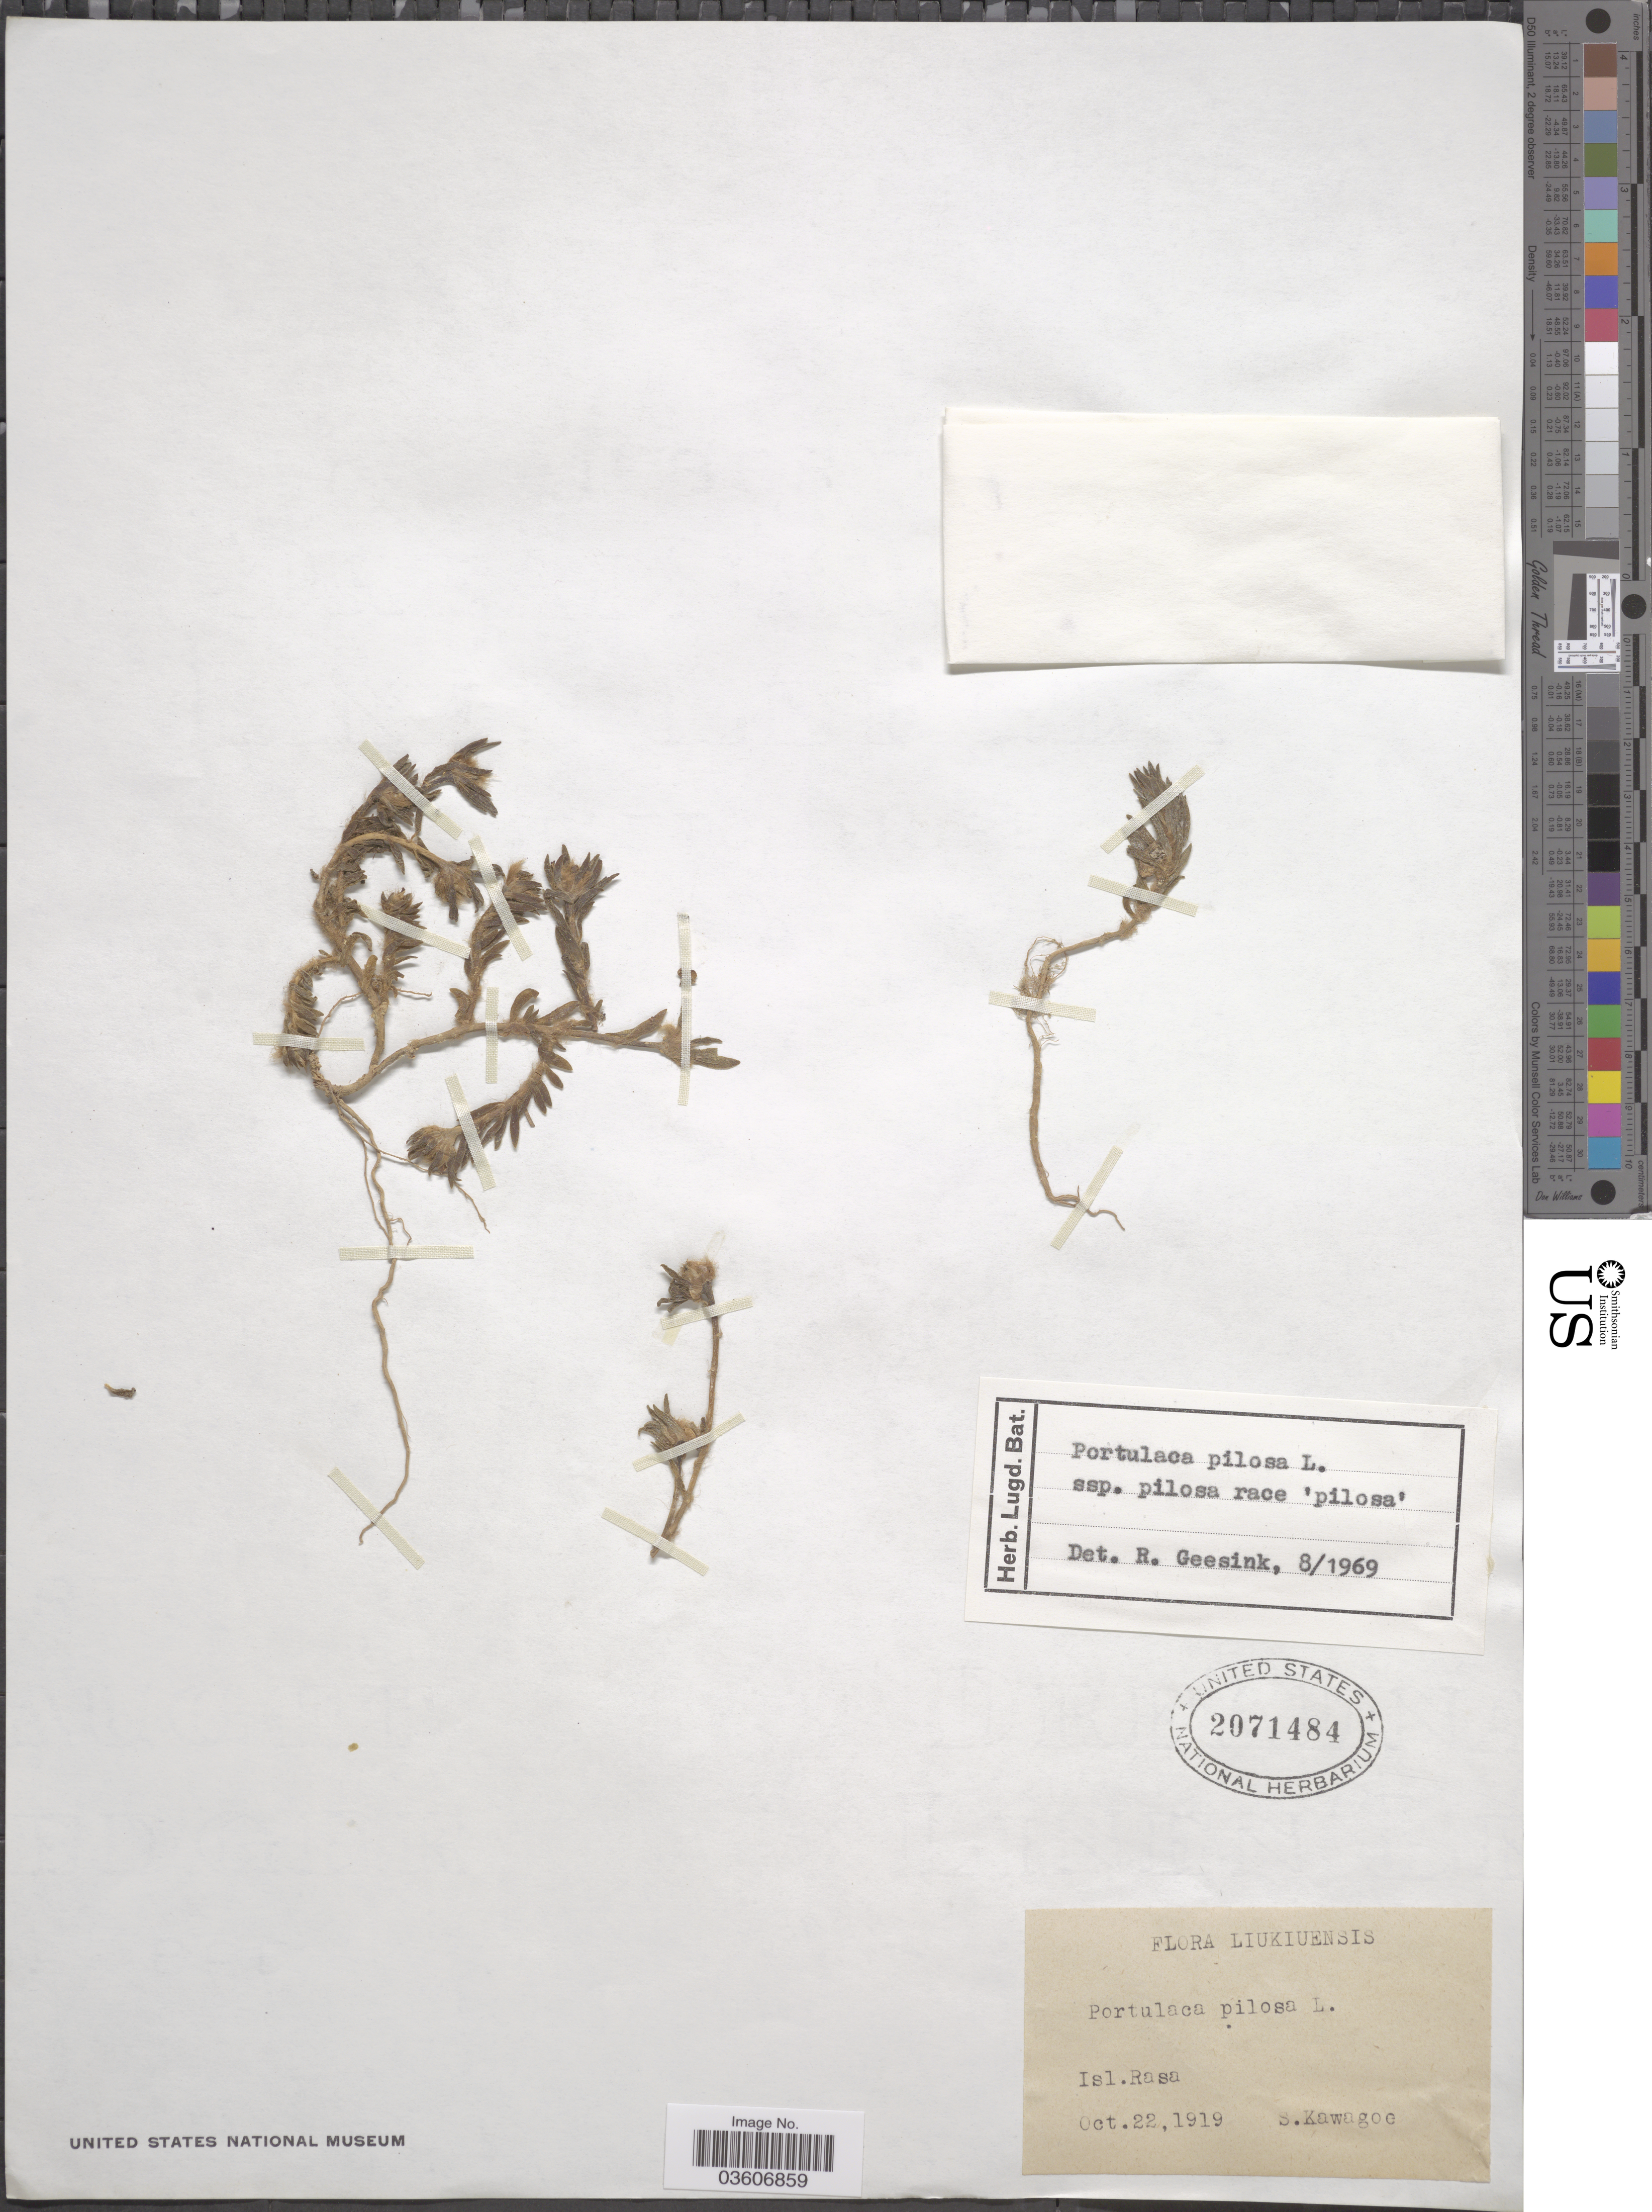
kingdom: Plantae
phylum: Tracheophyta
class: Magnoliopsida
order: Caryophyllales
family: Portulacaceae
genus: Portulaca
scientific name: Portulaca pilosa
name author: L.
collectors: S. Kawagoe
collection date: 1919-10-22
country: Japan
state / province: Okinawa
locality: Liukiuensis, Isl. Rasa.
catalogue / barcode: US 2071484